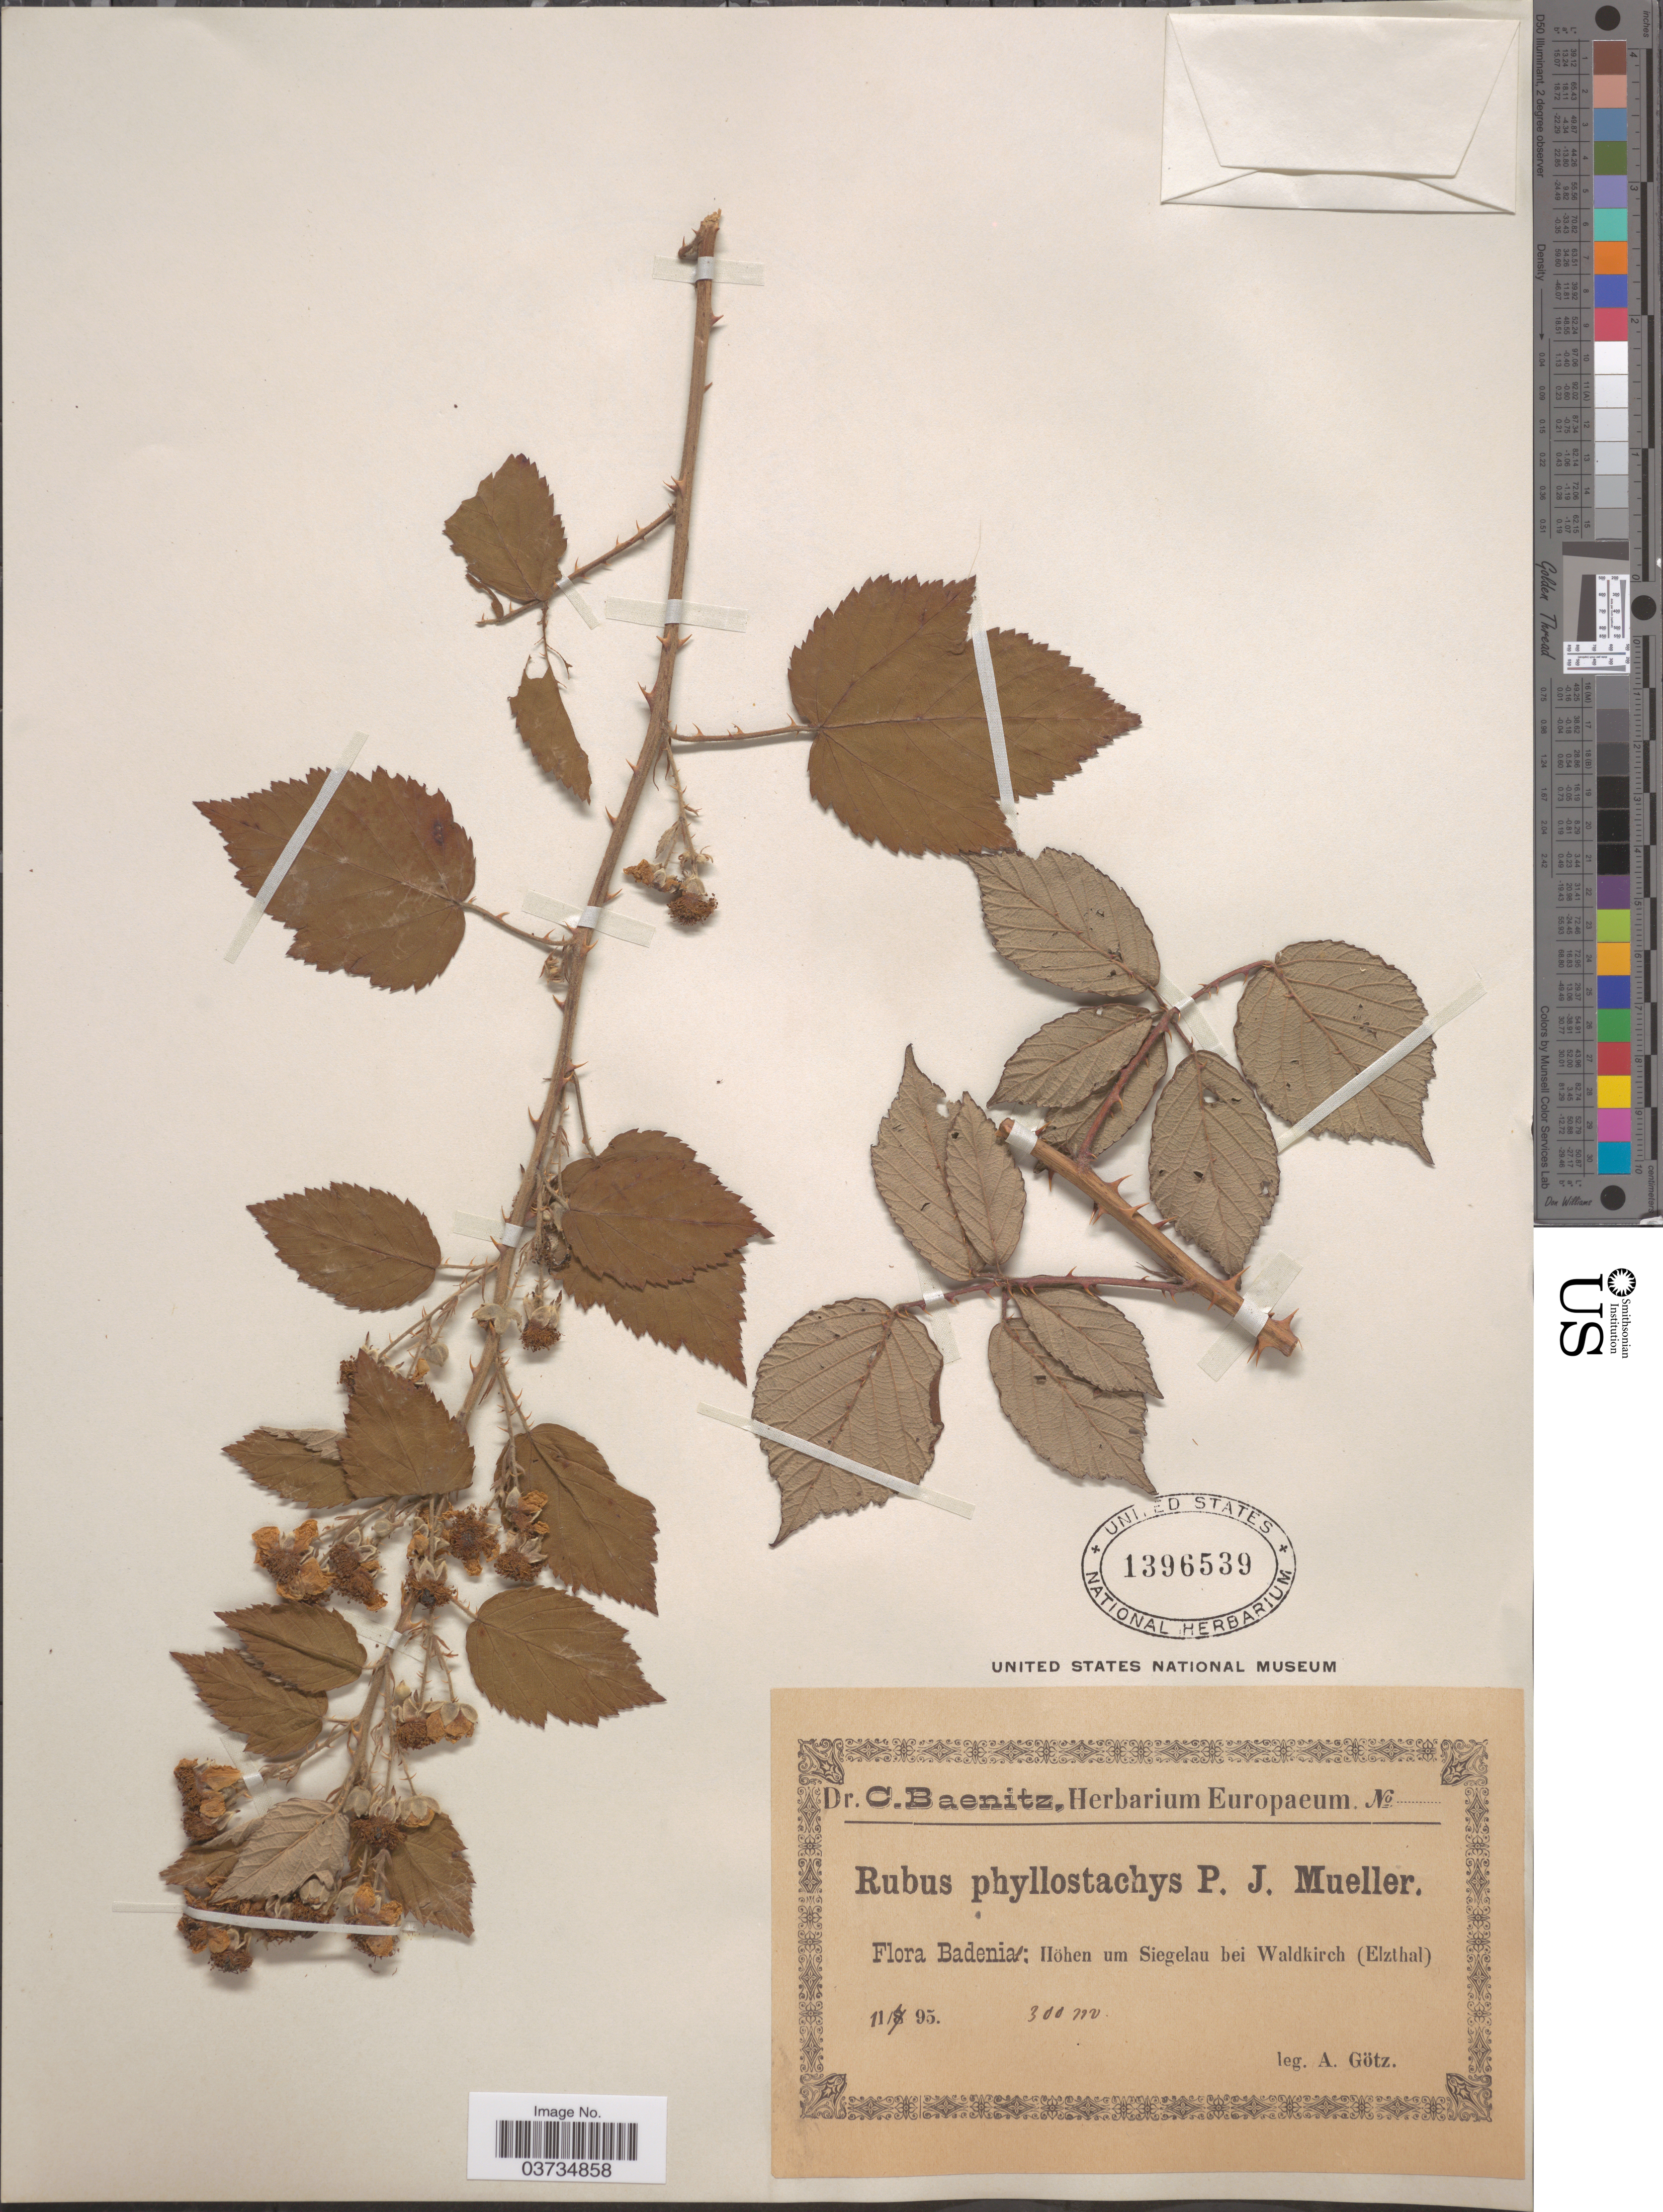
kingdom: Plantae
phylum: Tracheophyta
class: Magnoliopsida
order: Rosales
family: Rosaceae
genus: Rubus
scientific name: Rubus phyllostachys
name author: P.J. Müll.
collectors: A. Götz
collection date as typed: Transcribed d/m/y: 11/7/95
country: Germany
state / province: Baden-Württemberg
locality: Badeniae: Höhen um Siegelau bei Waldkirch (Elzthal).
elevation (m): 300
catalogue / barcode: US 1396539